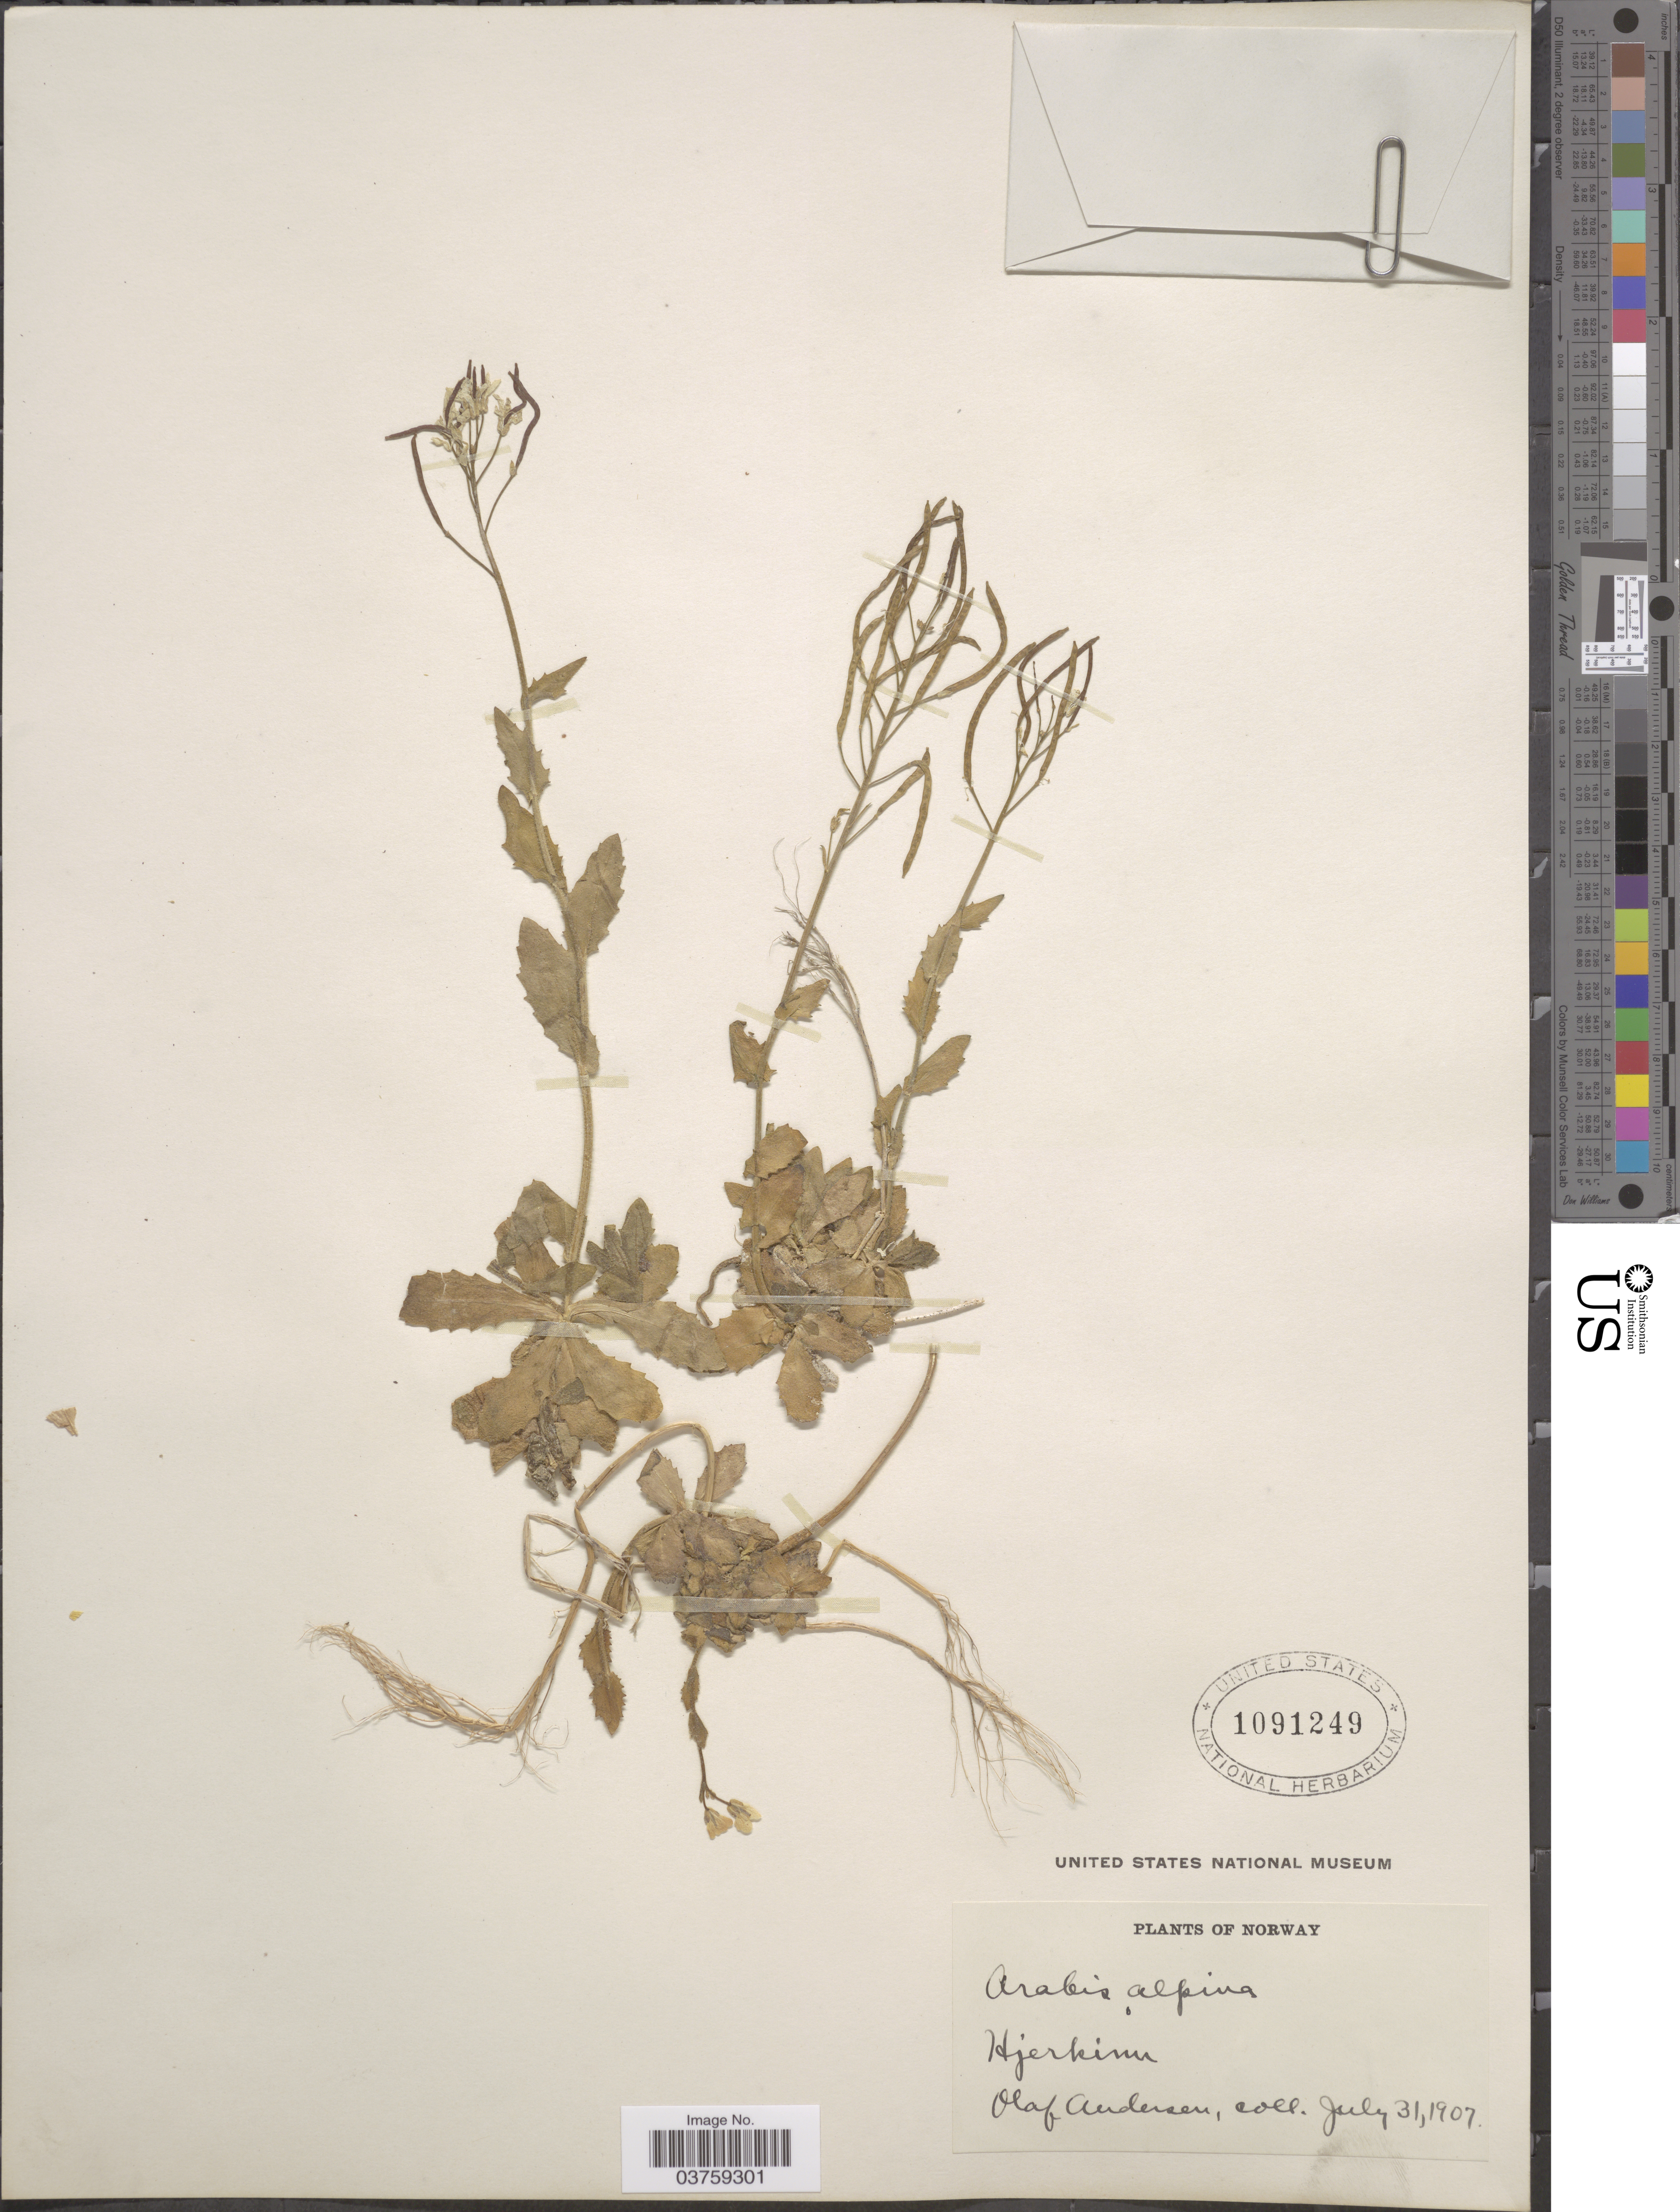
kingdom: Plantae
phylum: Tracheophyta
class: Magnoliopsida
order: Brassicales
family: Brassicaceae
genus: Arabis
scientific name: Arabis alpina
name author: L.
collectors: O. Andersen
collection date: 1907-07-31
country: Norway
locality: Hjerkinn.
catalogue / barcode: US 1091249